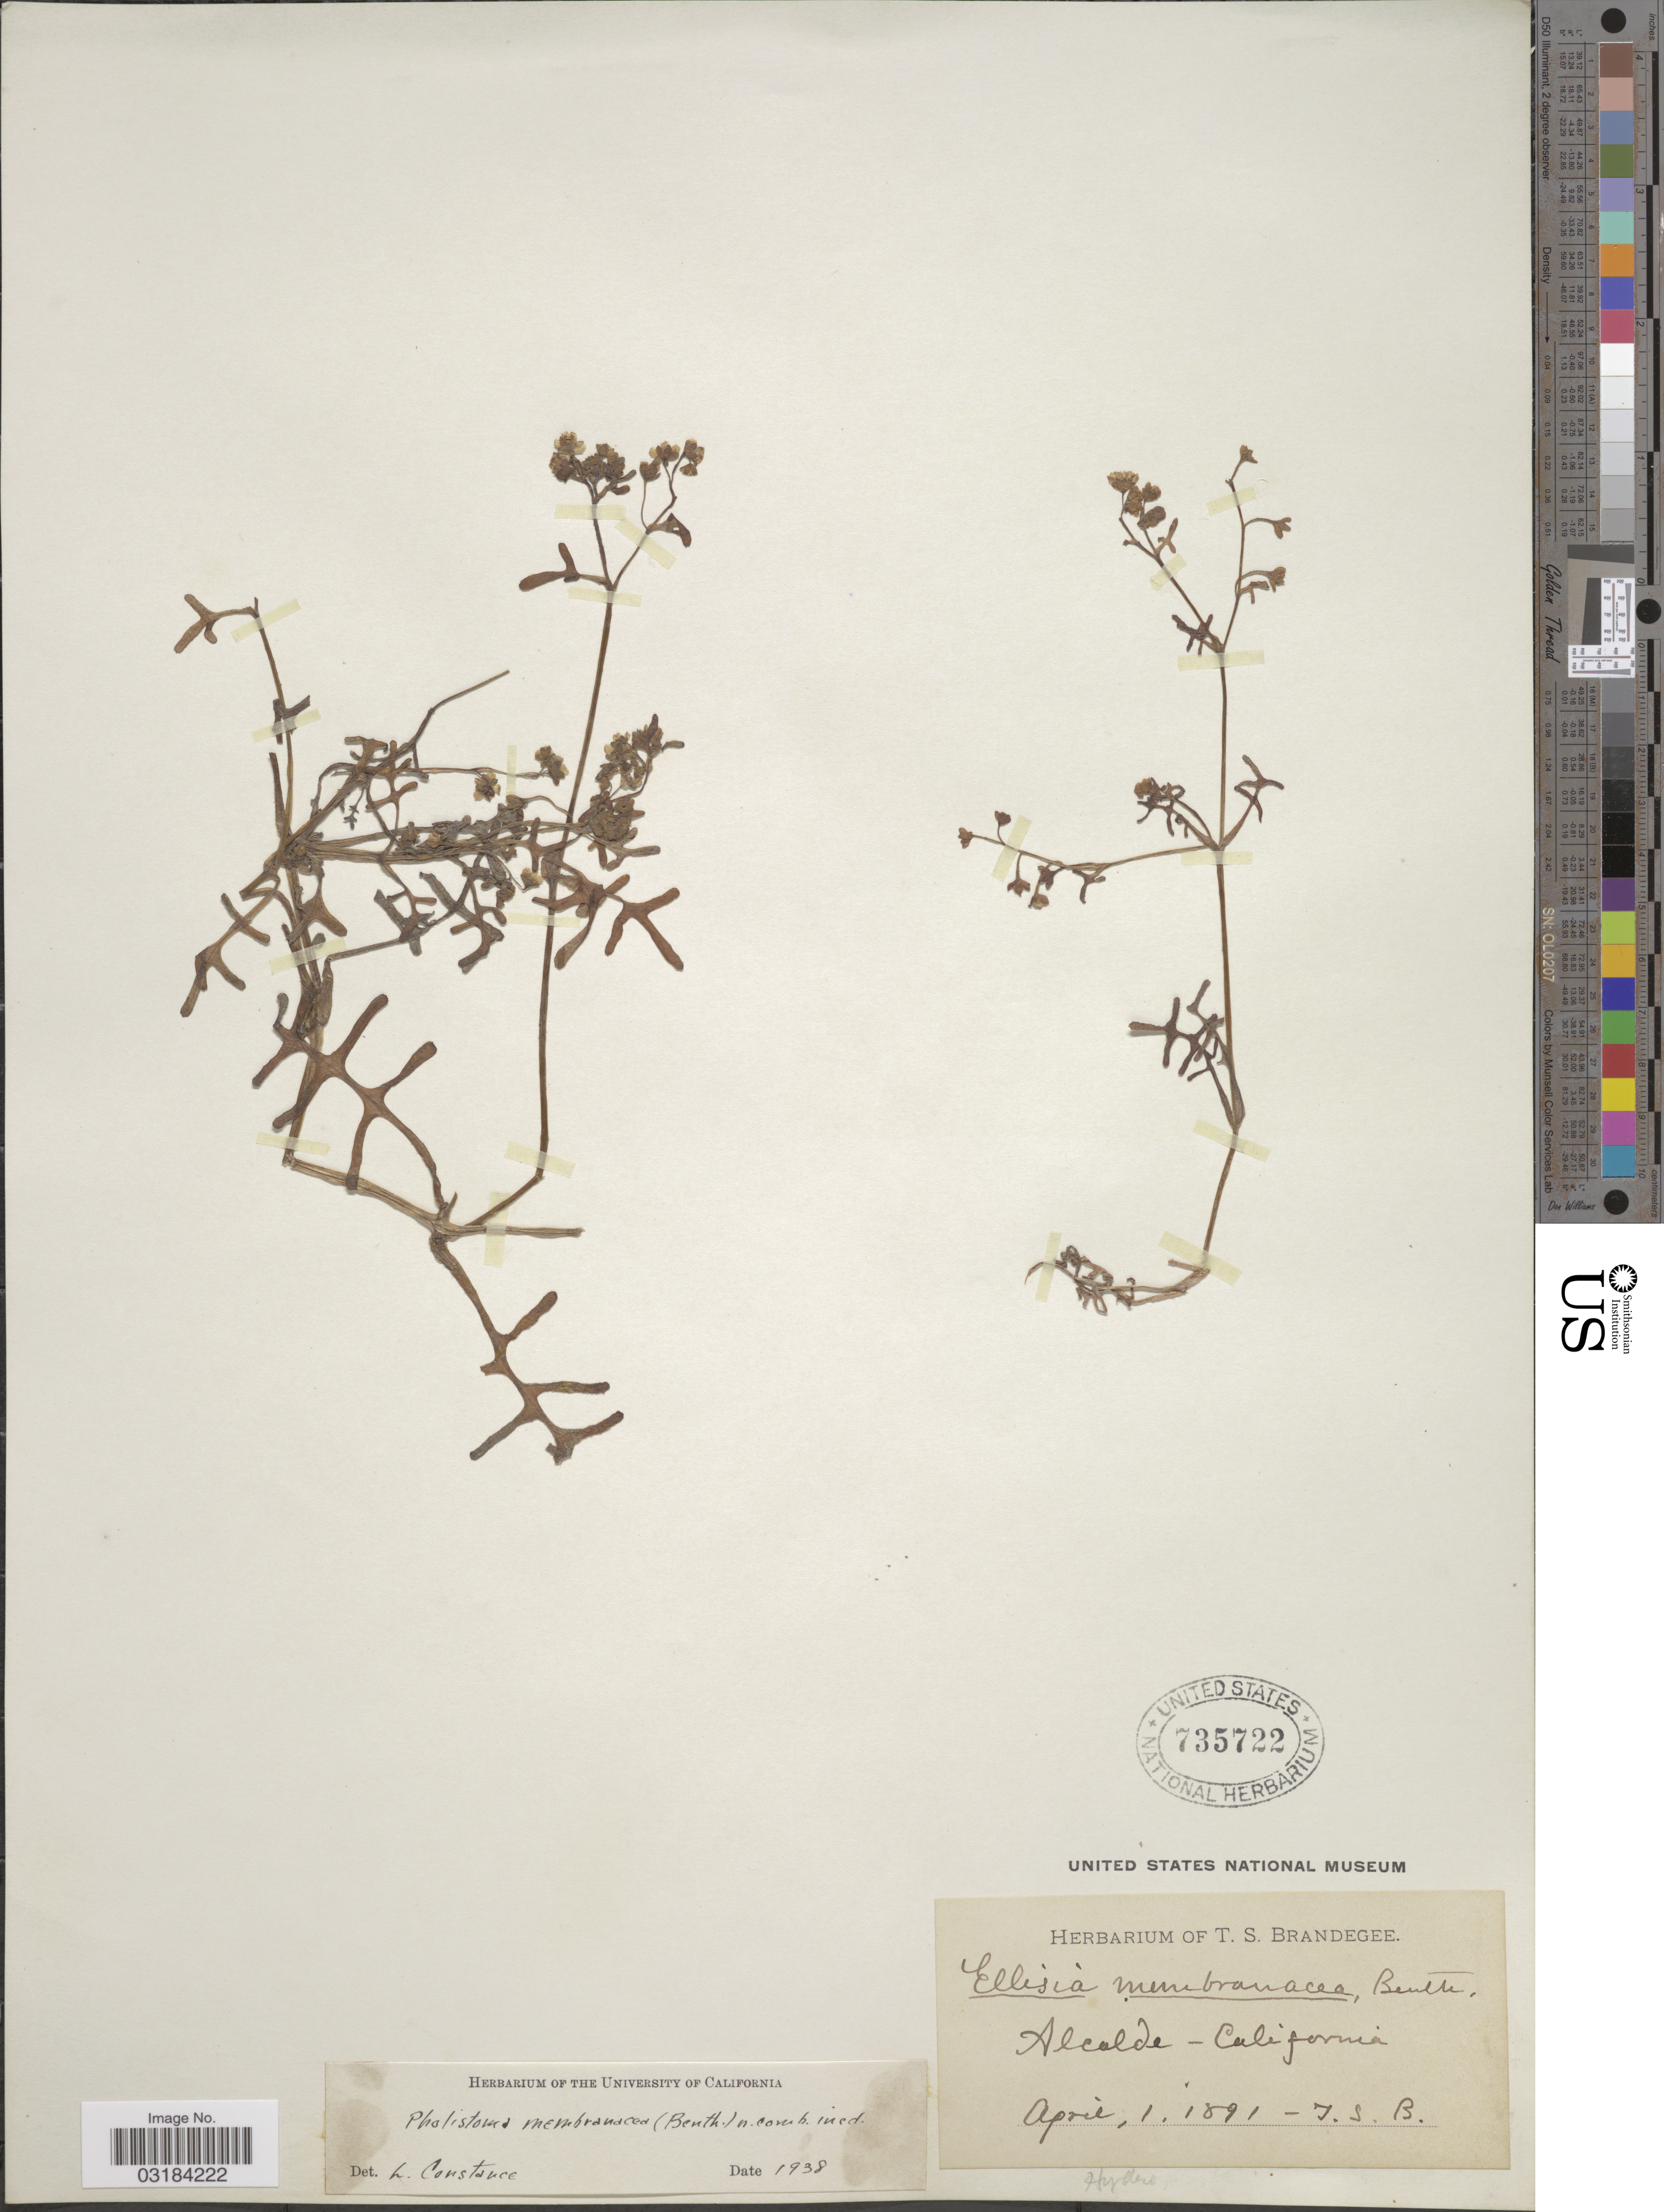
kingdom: Plantae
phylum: Tracheophyta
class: Magnoliopsida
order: Boraginales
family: Hydrophyllaceae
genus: Pholistoma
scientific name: Pholistoma membranaceum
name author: (Benth.) Constance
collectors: T. S. Brandegee (herbarium)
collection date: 1891-04-01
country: United States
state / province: California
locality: Alcalde.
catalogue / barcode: US 735722